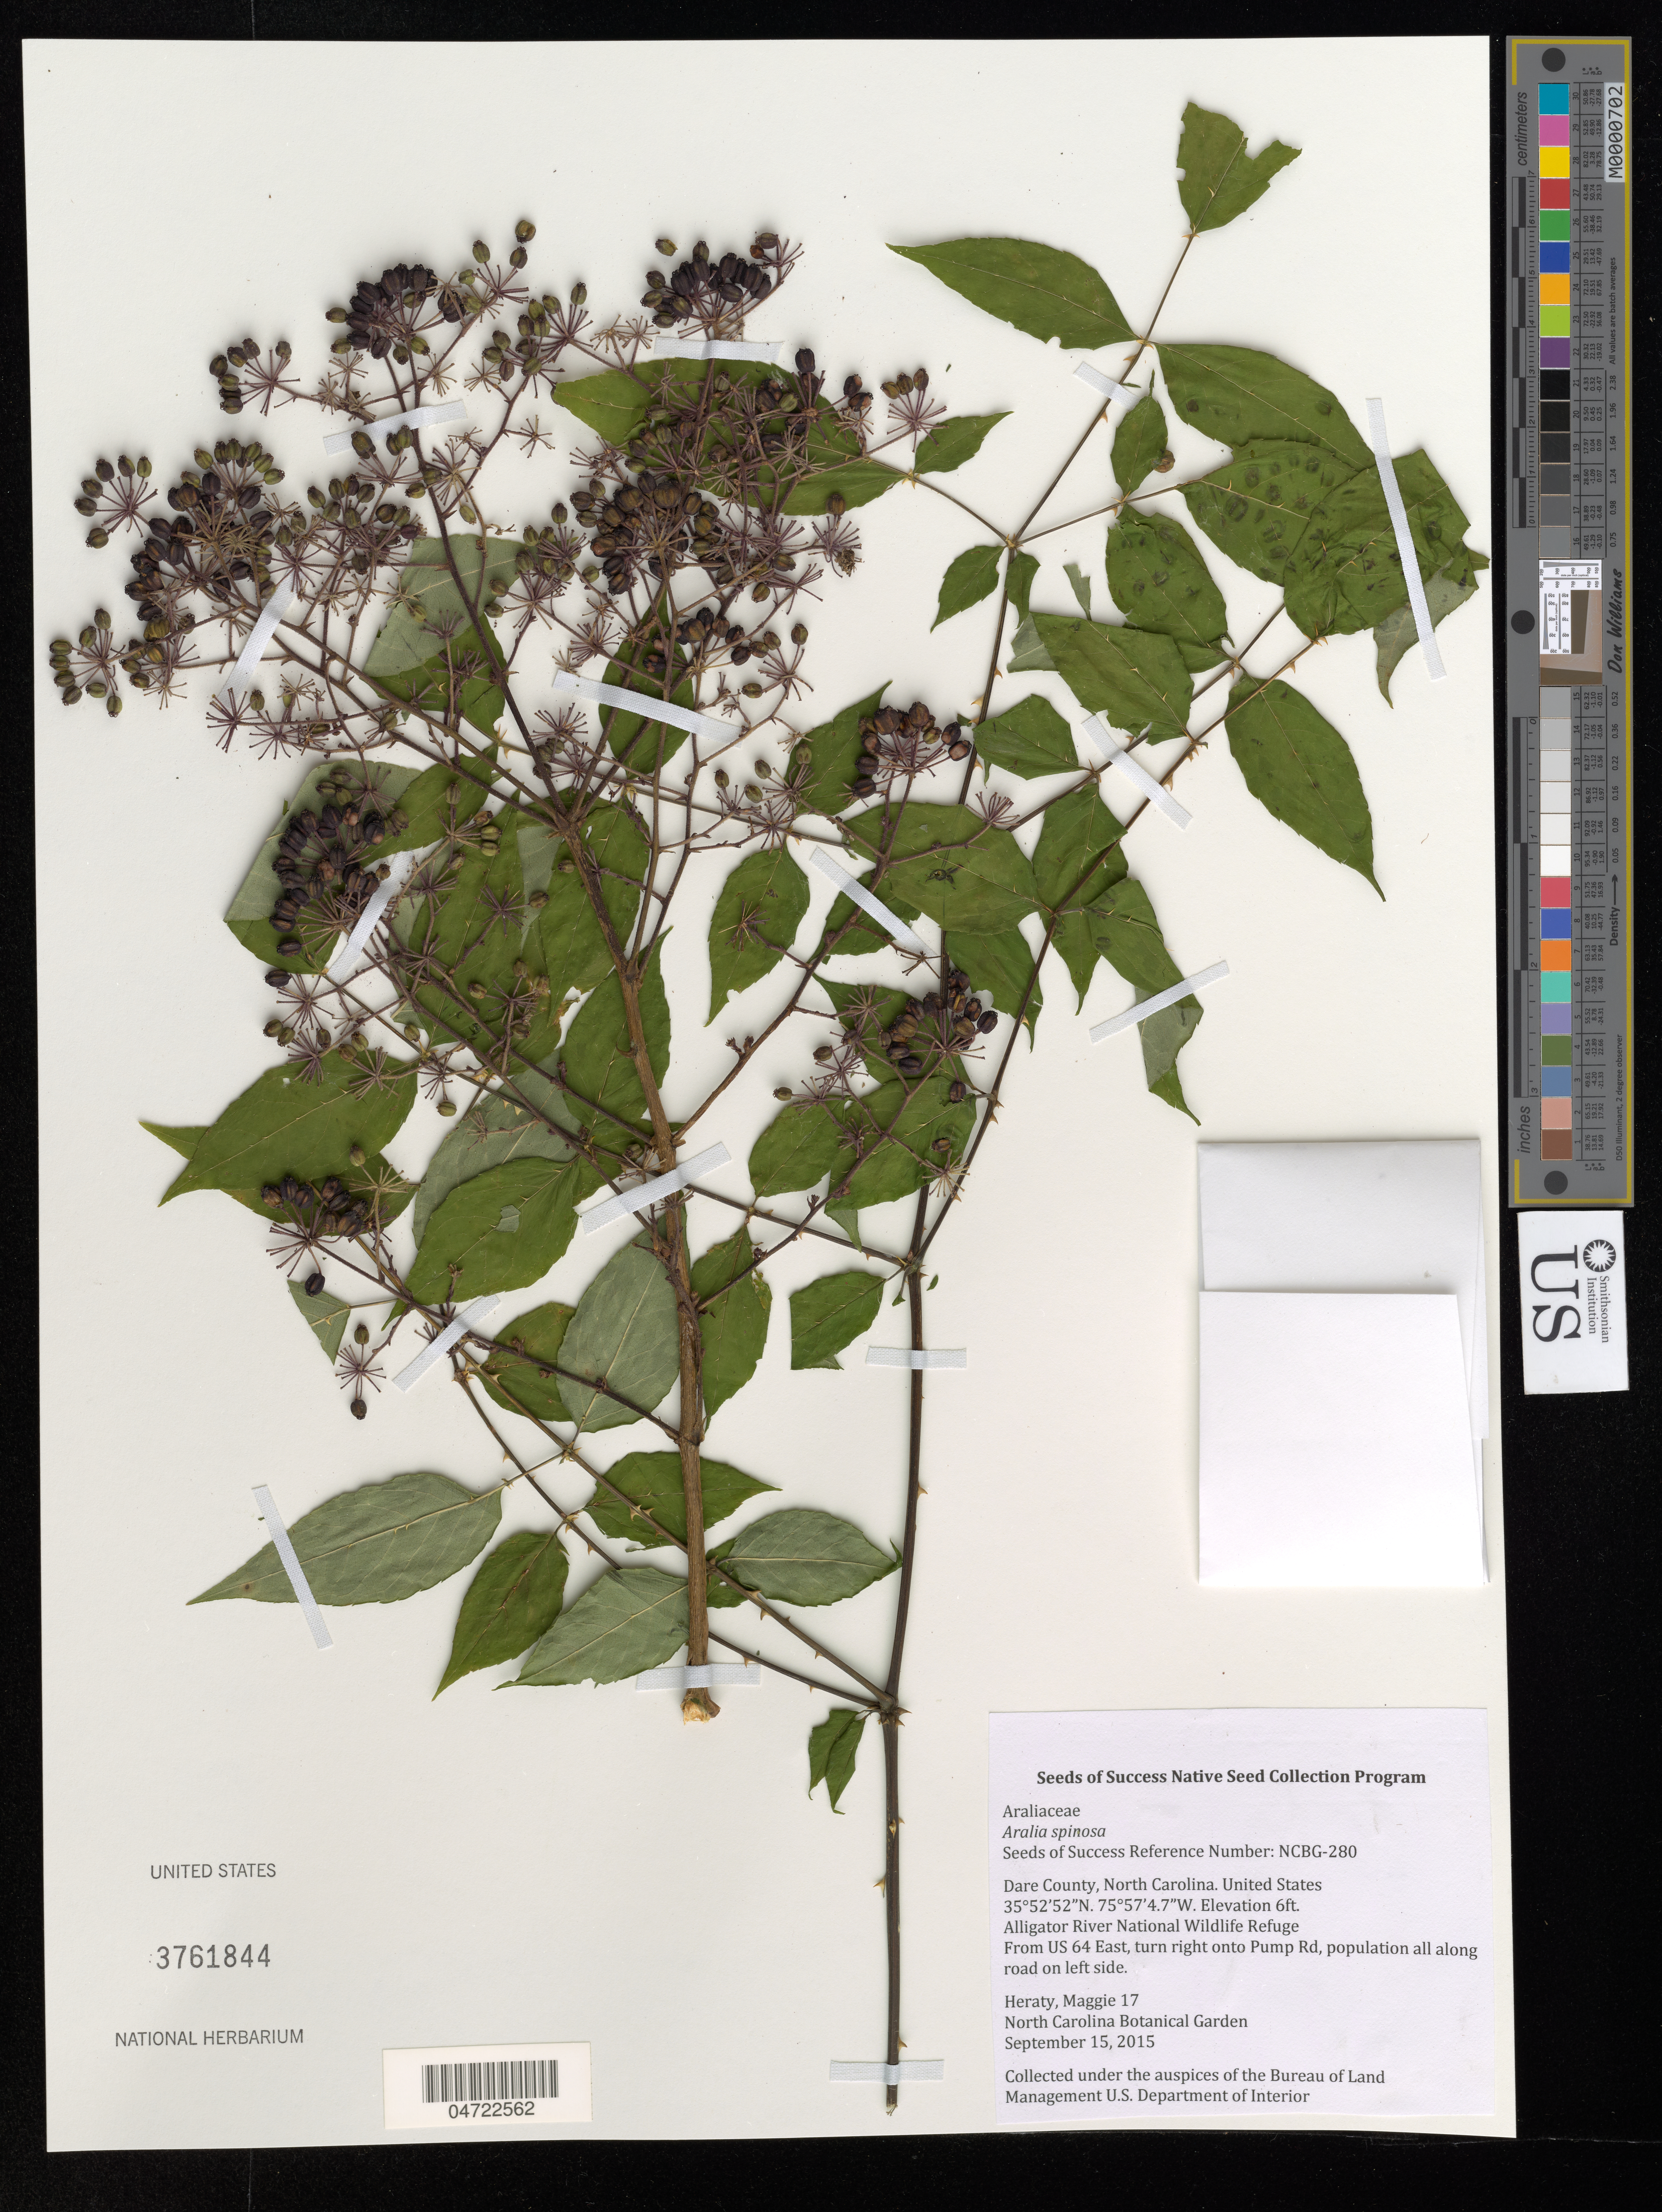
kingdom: Plantae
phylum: Tracheophyta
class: Magnoliopsida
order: Apiales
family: Araliaceae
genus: Aralia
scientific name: Aralia spinosa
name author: L.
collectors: M. Heraty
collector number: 17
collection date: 2015-09-15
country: United States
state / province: North Carolina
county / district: Dare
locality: Dare County. Alligator River National Wildlife Refuge. From US 64 East, turn right onto Pump Rd, population all along road on left side.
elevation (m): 2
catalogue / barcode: US 3761844